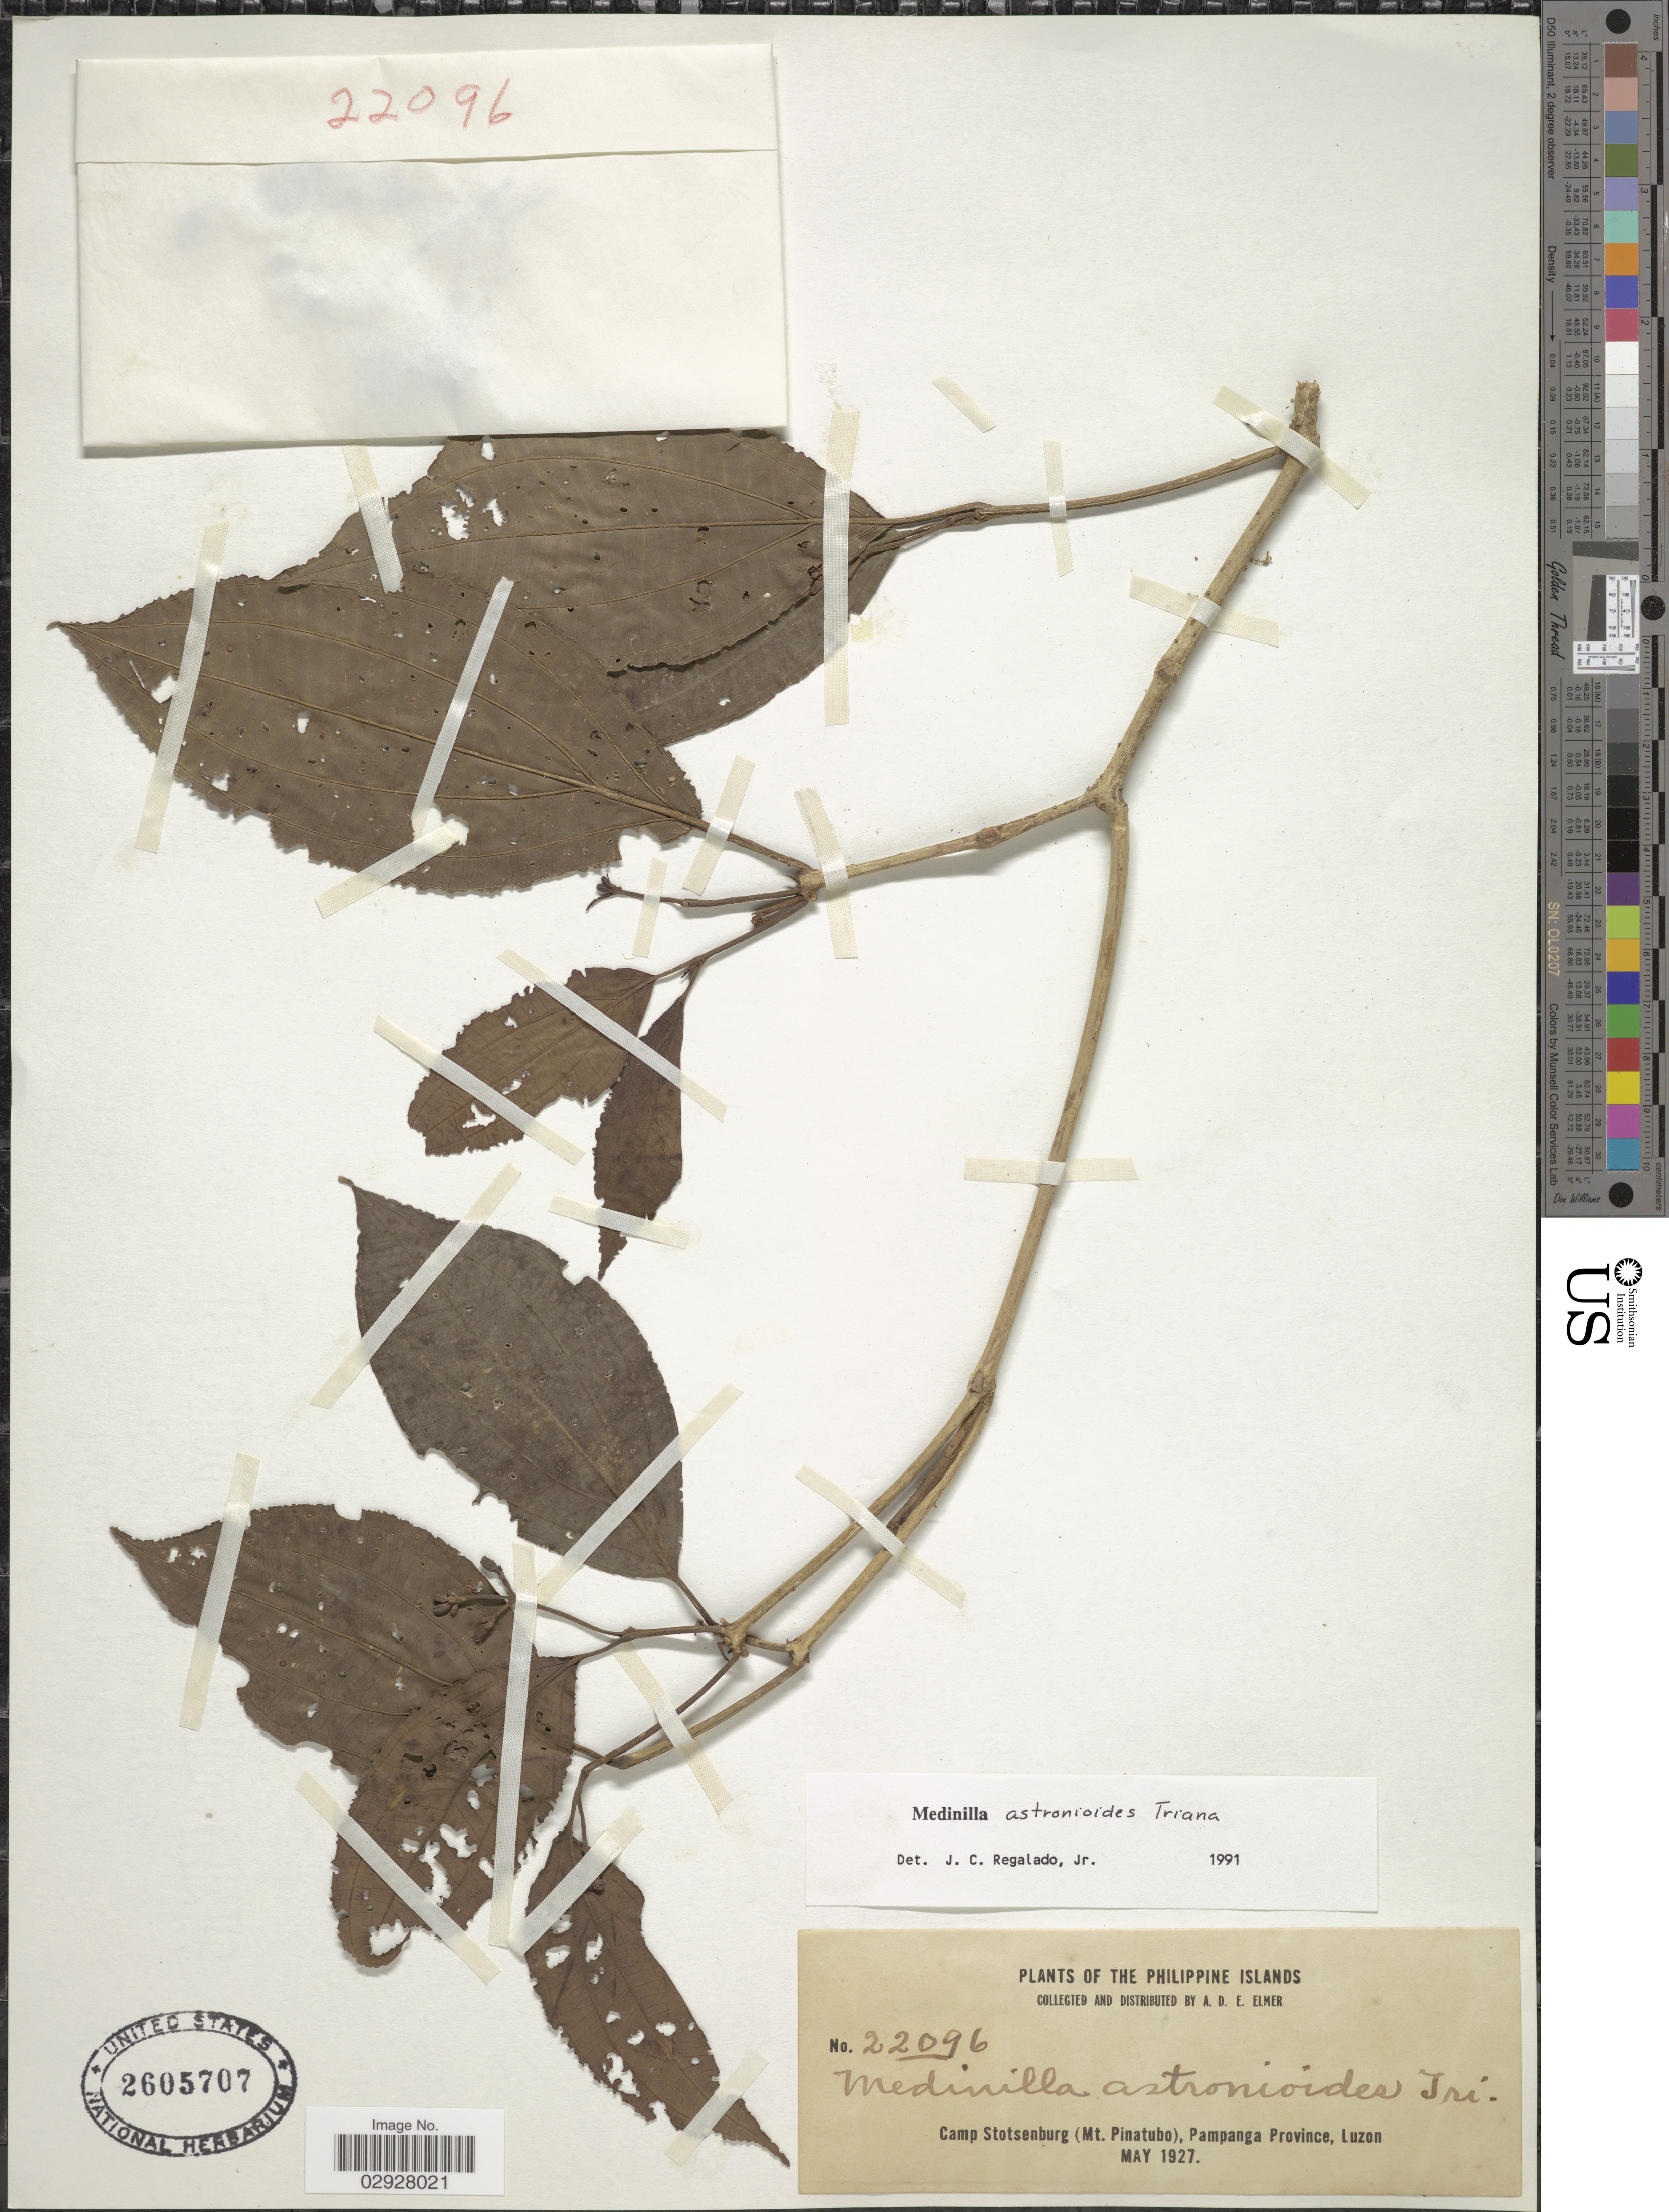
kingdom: Plantae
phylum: Tracheophyta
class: Magnoliopsida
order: Myrtales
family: Melastomataceae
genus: Medinilla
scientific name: Medinilla astronioides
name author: Triana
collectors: A. D. E. Elmer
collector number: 22096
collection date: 1927-05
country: Philippines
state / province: Central Luzon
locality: Camp Stotsenburg (Mt. Pinatubo), Pampanga Province, Luzon.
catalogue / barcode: US 2605707